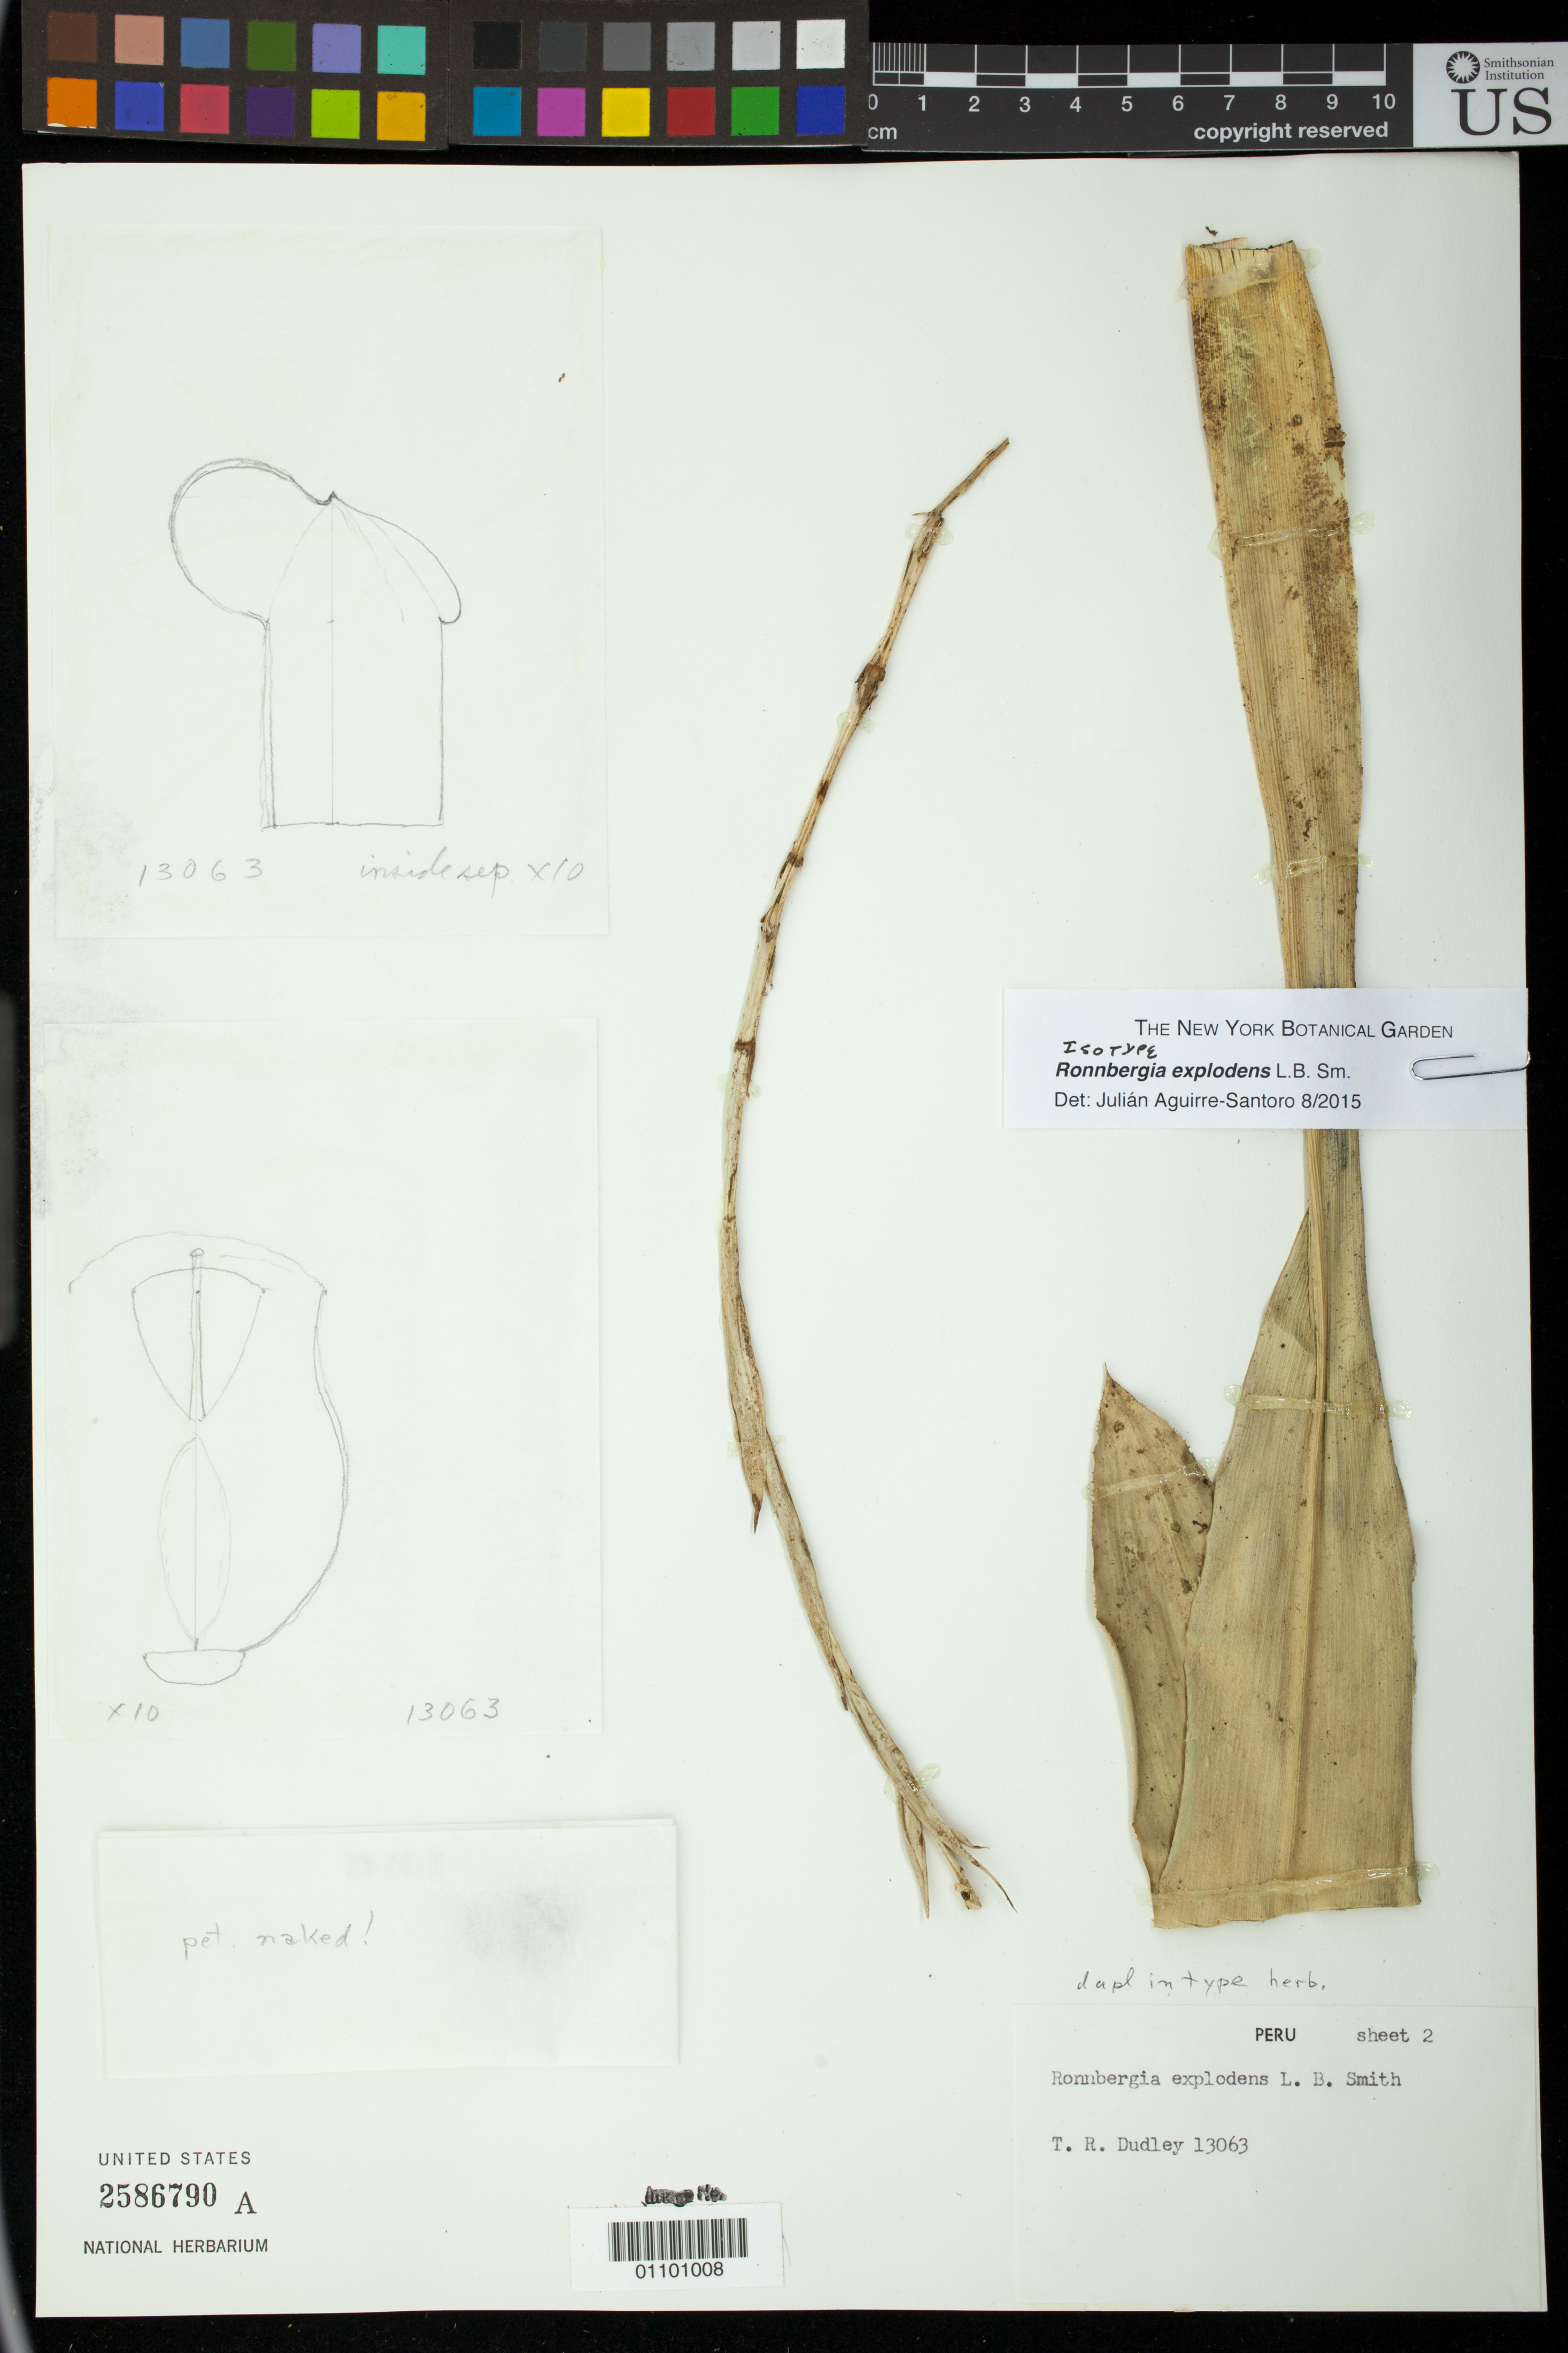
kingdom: Plantae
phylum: Tracheophyta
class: Liliopsida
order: Poales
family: Bromeliaceae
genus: Ronnbergia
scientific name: Ronnbergia explodens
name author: L.B. Sm.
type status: Isotype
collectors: T. R. Dudley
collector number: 13063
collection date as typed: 21 Jul 1969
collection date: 1969-07-21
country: Peru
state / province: Huánuco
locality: Río Llullapichis watershed, ascent of Cerros del Sira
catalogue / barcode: US 2586790